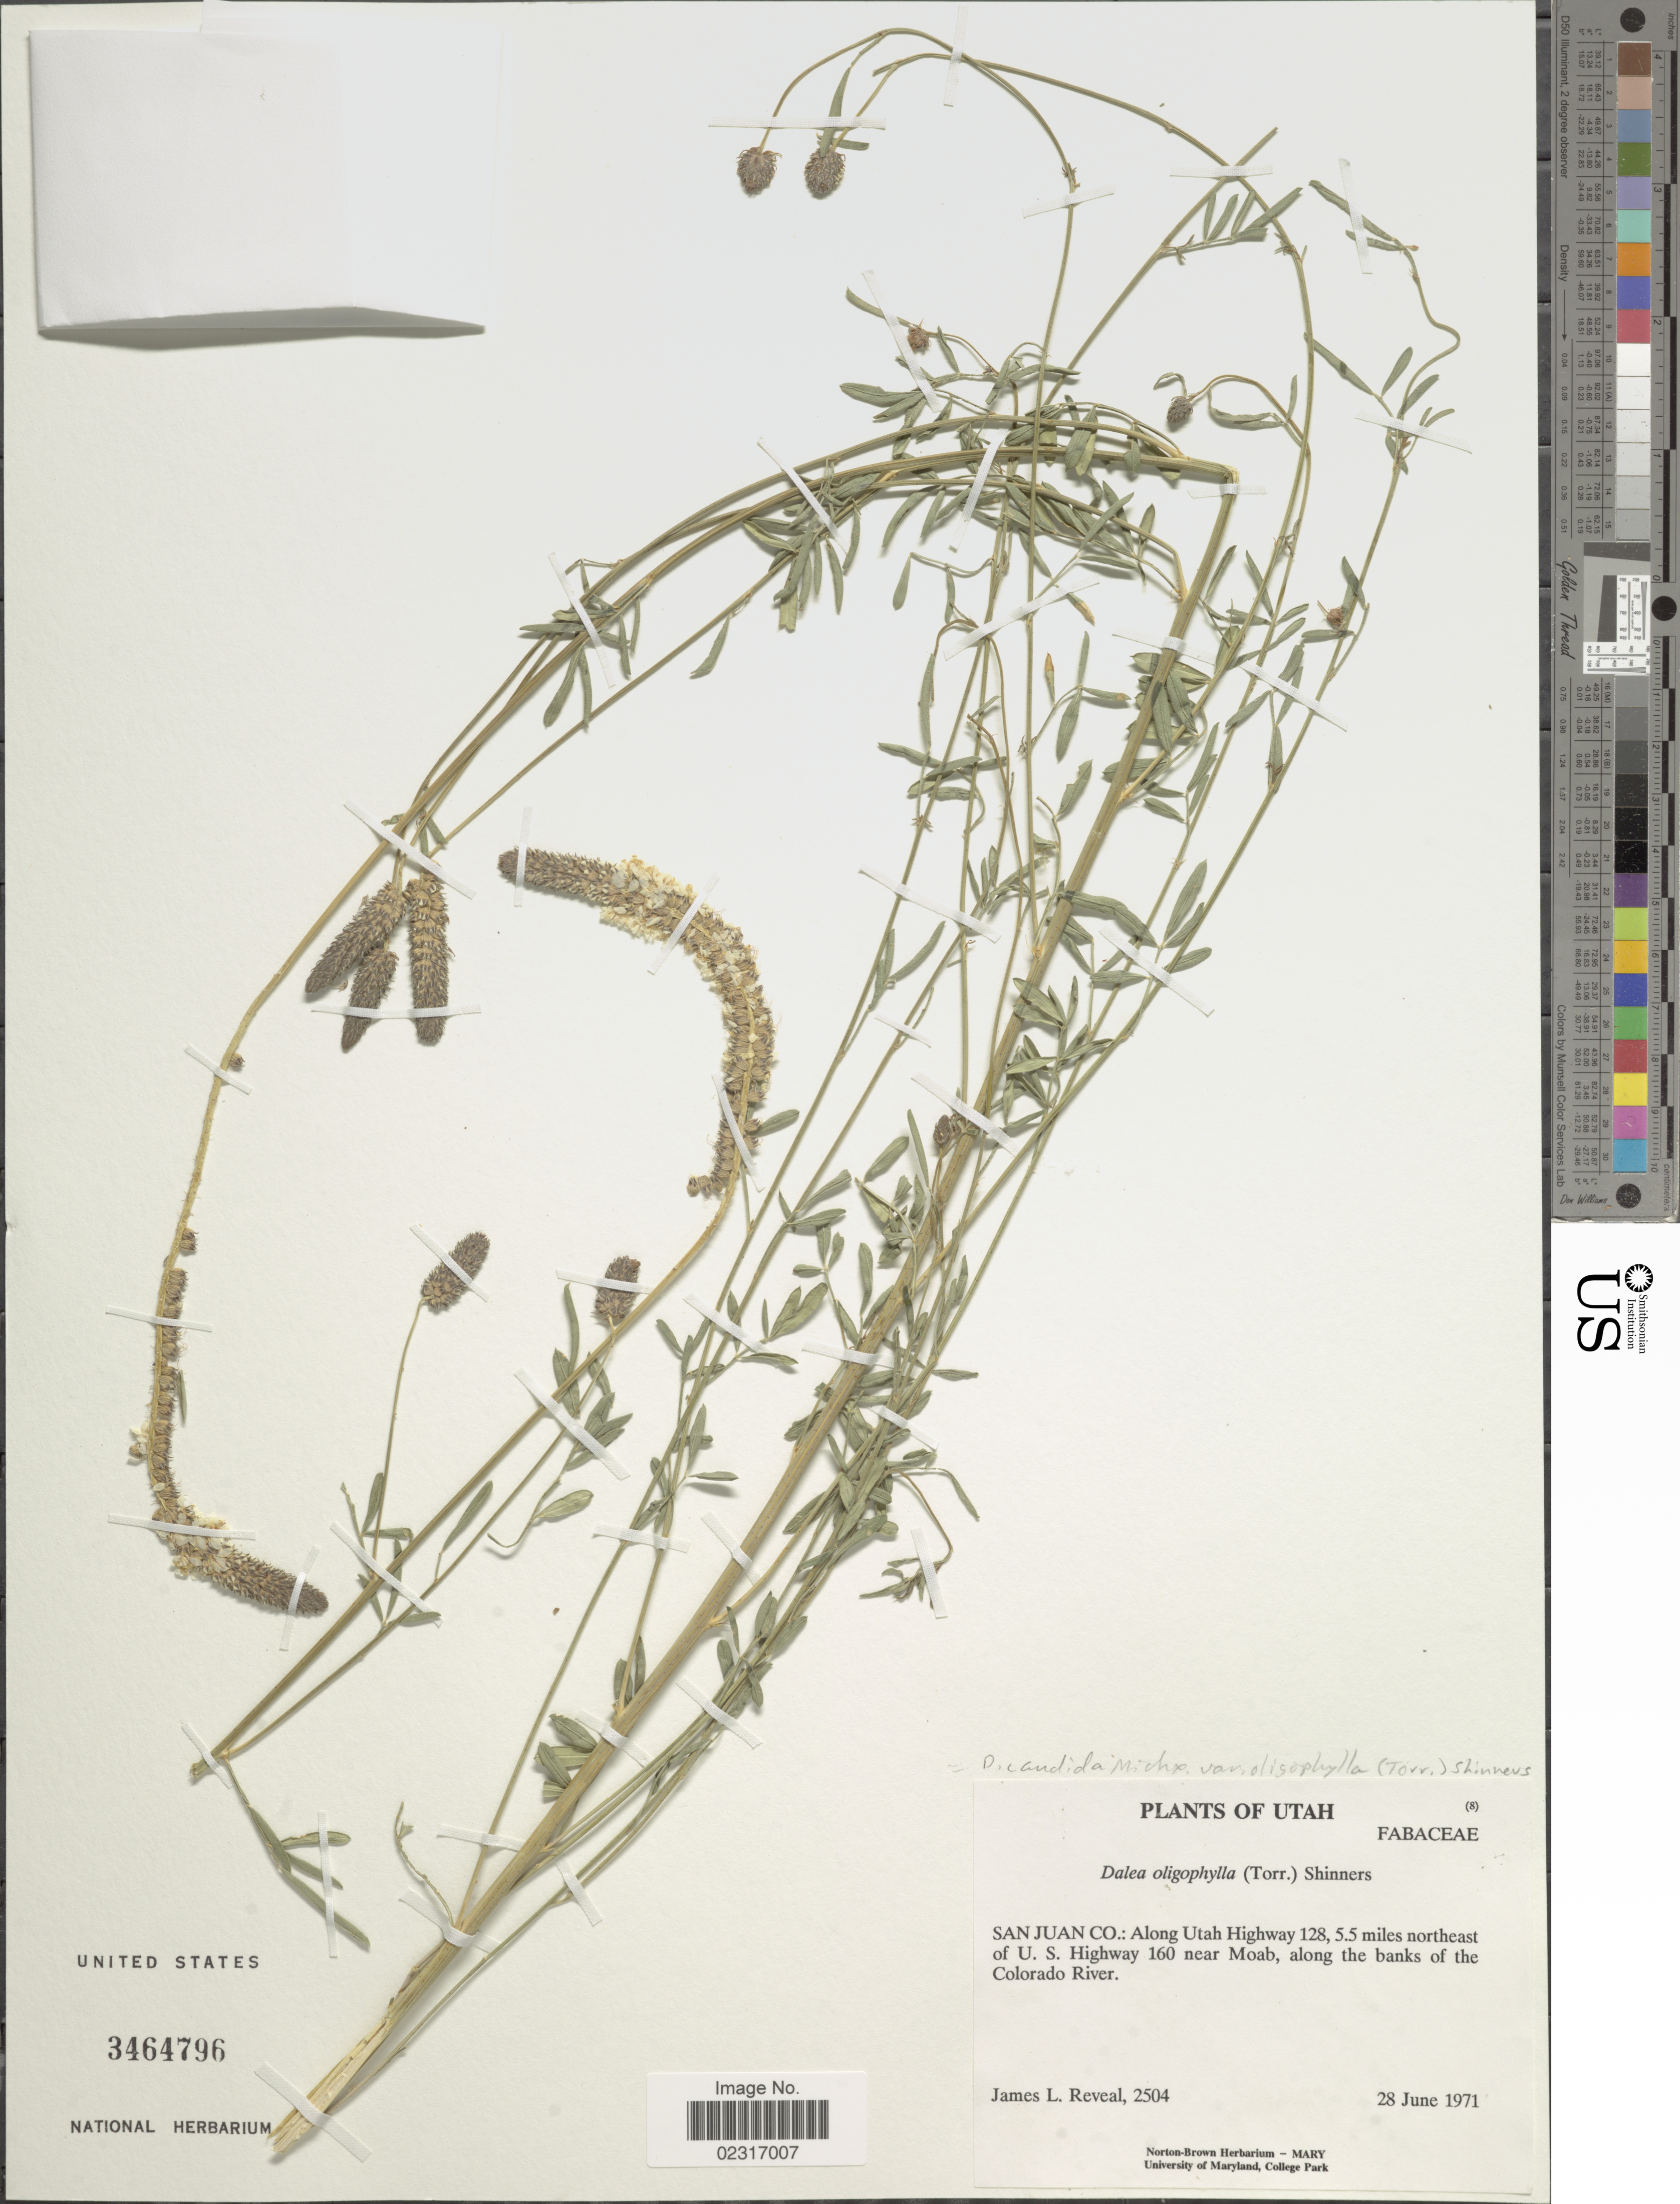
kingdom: Plantae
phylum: Tracheophyta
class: Magnoliopsida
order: Fabales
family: Fabaceae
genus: Dalea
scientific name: Dalea candida var. oligophylla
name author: (Torr) Shinners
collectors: J. L. Reveal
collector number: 2504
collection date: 1971-06-28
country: United States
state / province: Utah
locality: San Juan Co.: Along Utah Highway 128, 5.5 miles northeast of U.S. Highway 160 near Moab, along the banks of the Colorado River.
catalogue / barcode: US 3464796